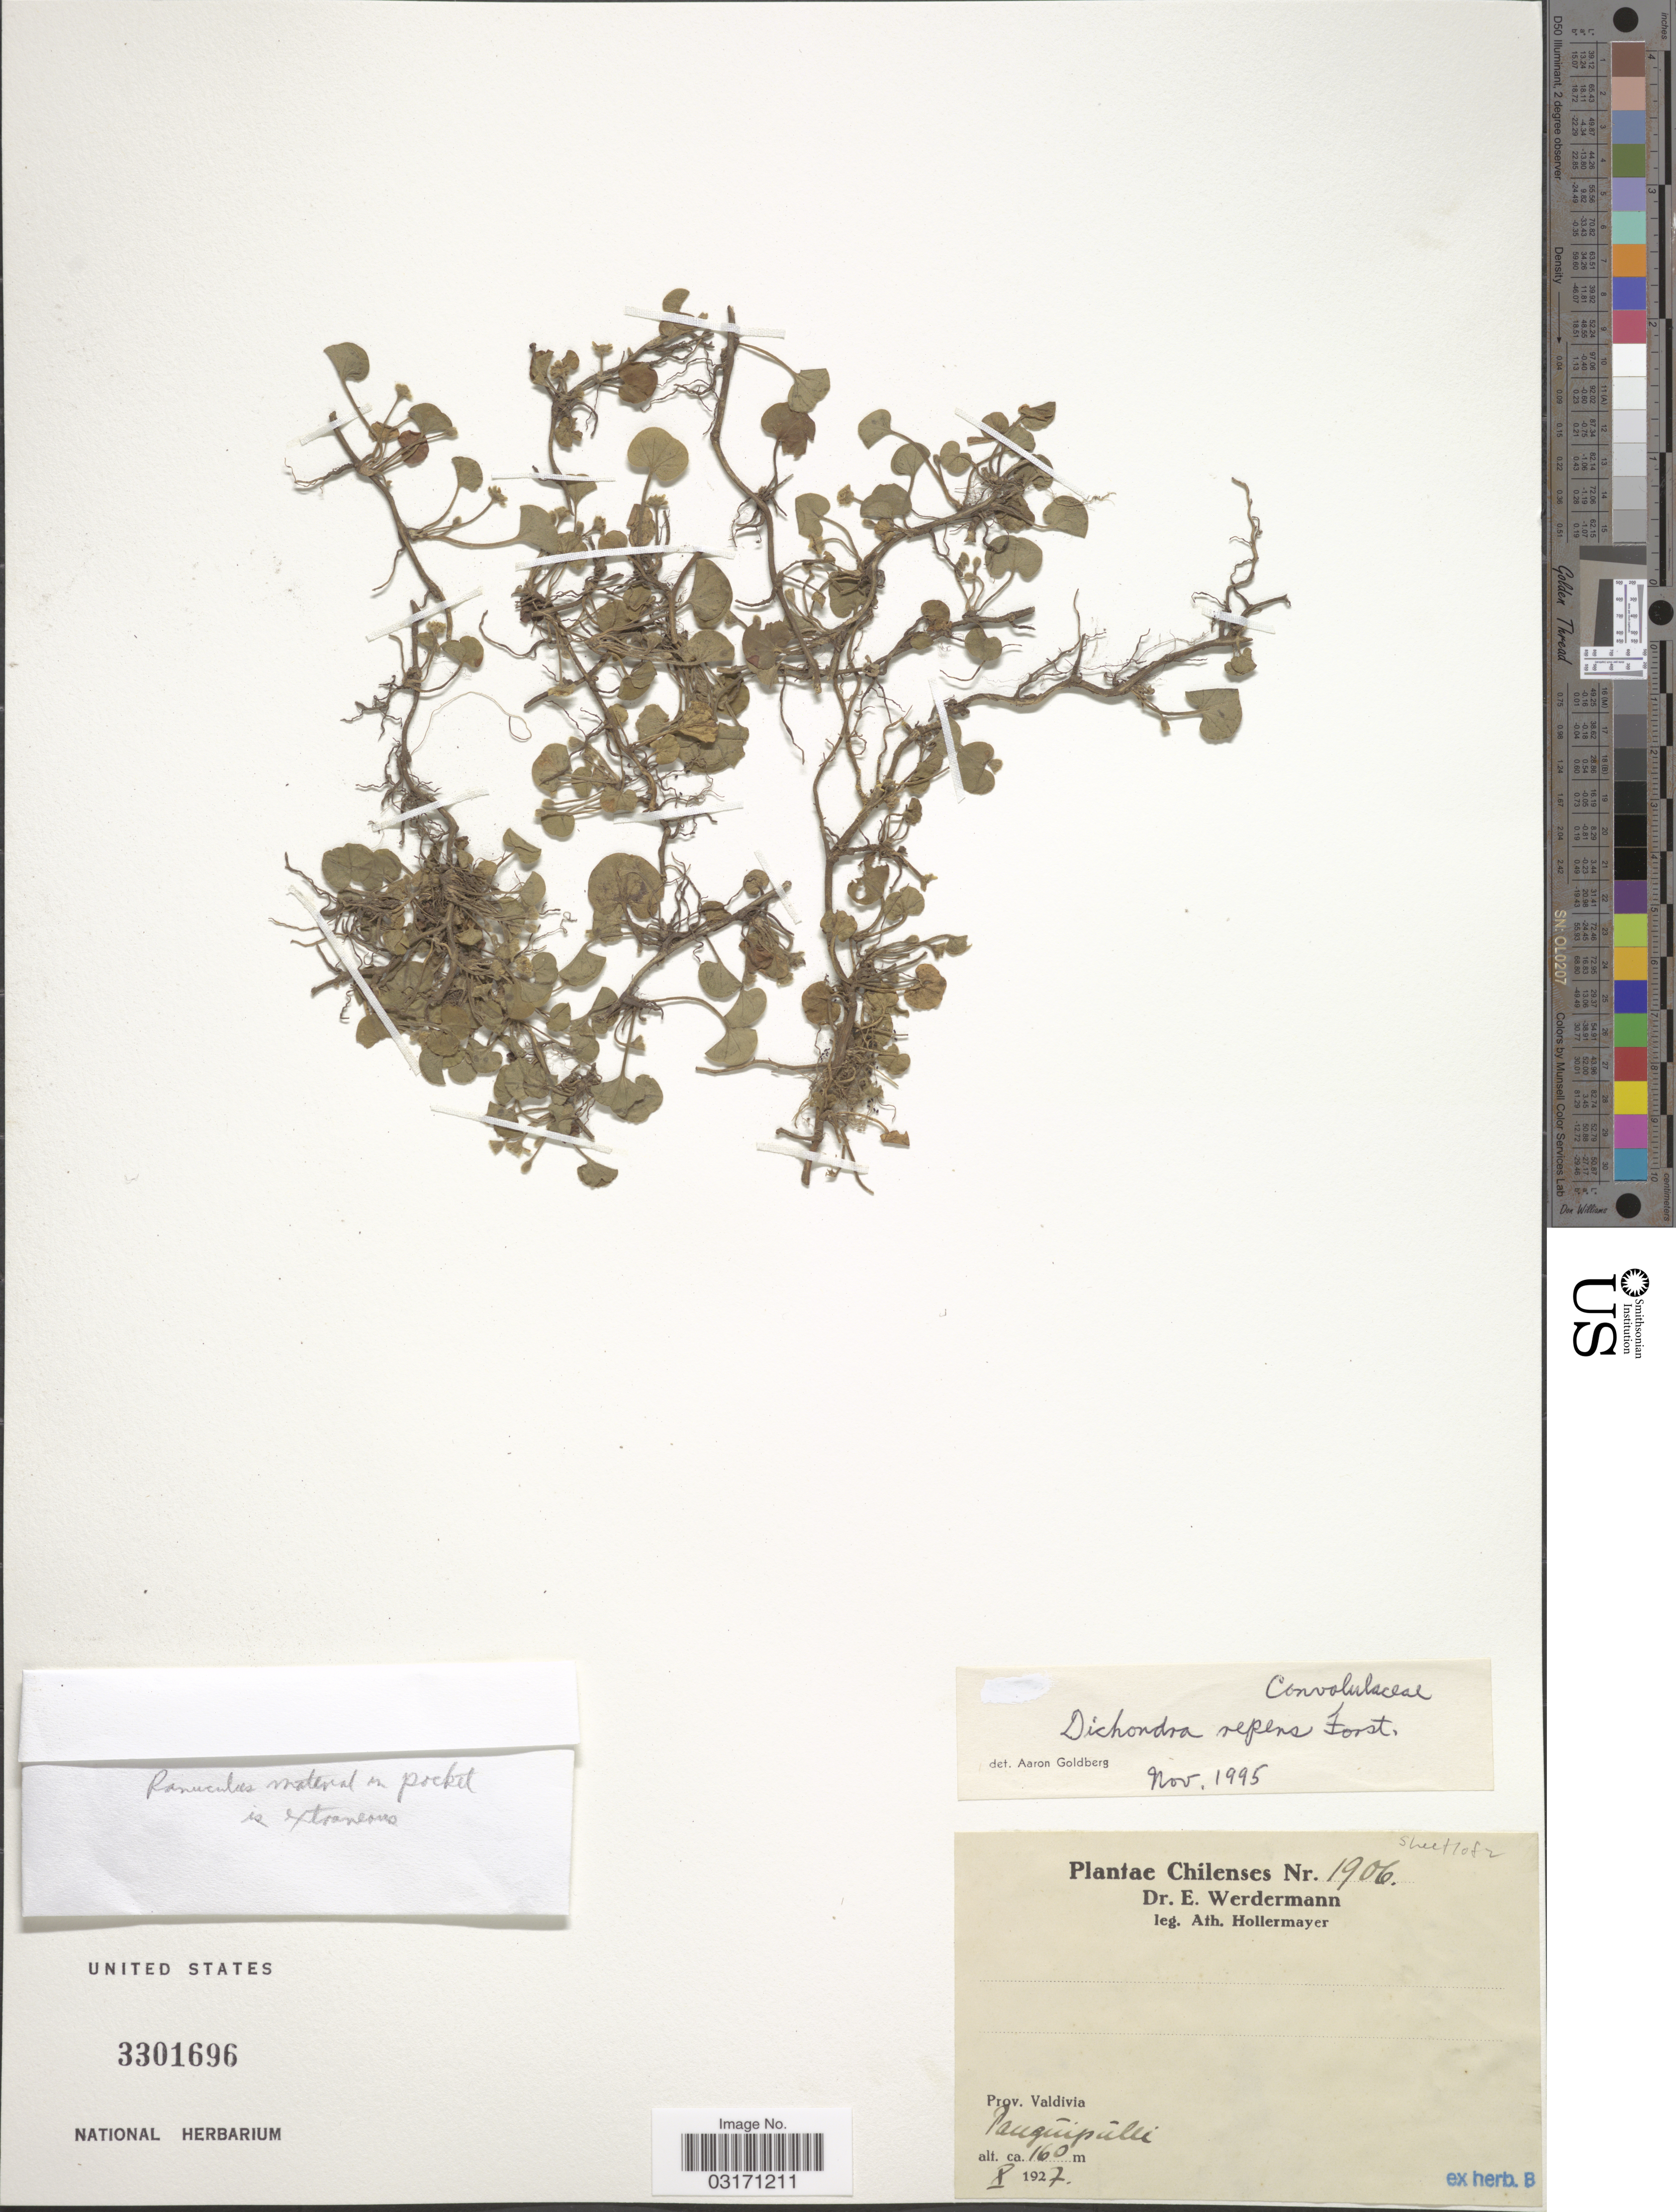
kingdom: Plantae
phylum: Tracheophyta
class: Magnoliopsida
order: Solanales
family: Convolvulaceae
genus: Dichondra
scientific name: Dichondra repens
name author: J.R. Forst. & G. Forst.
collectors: E. Werdermann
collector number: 1906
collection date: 1927-10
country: Chile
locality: Prov. Valdivia Panguipulli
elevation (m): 160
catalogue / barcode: US 3301696